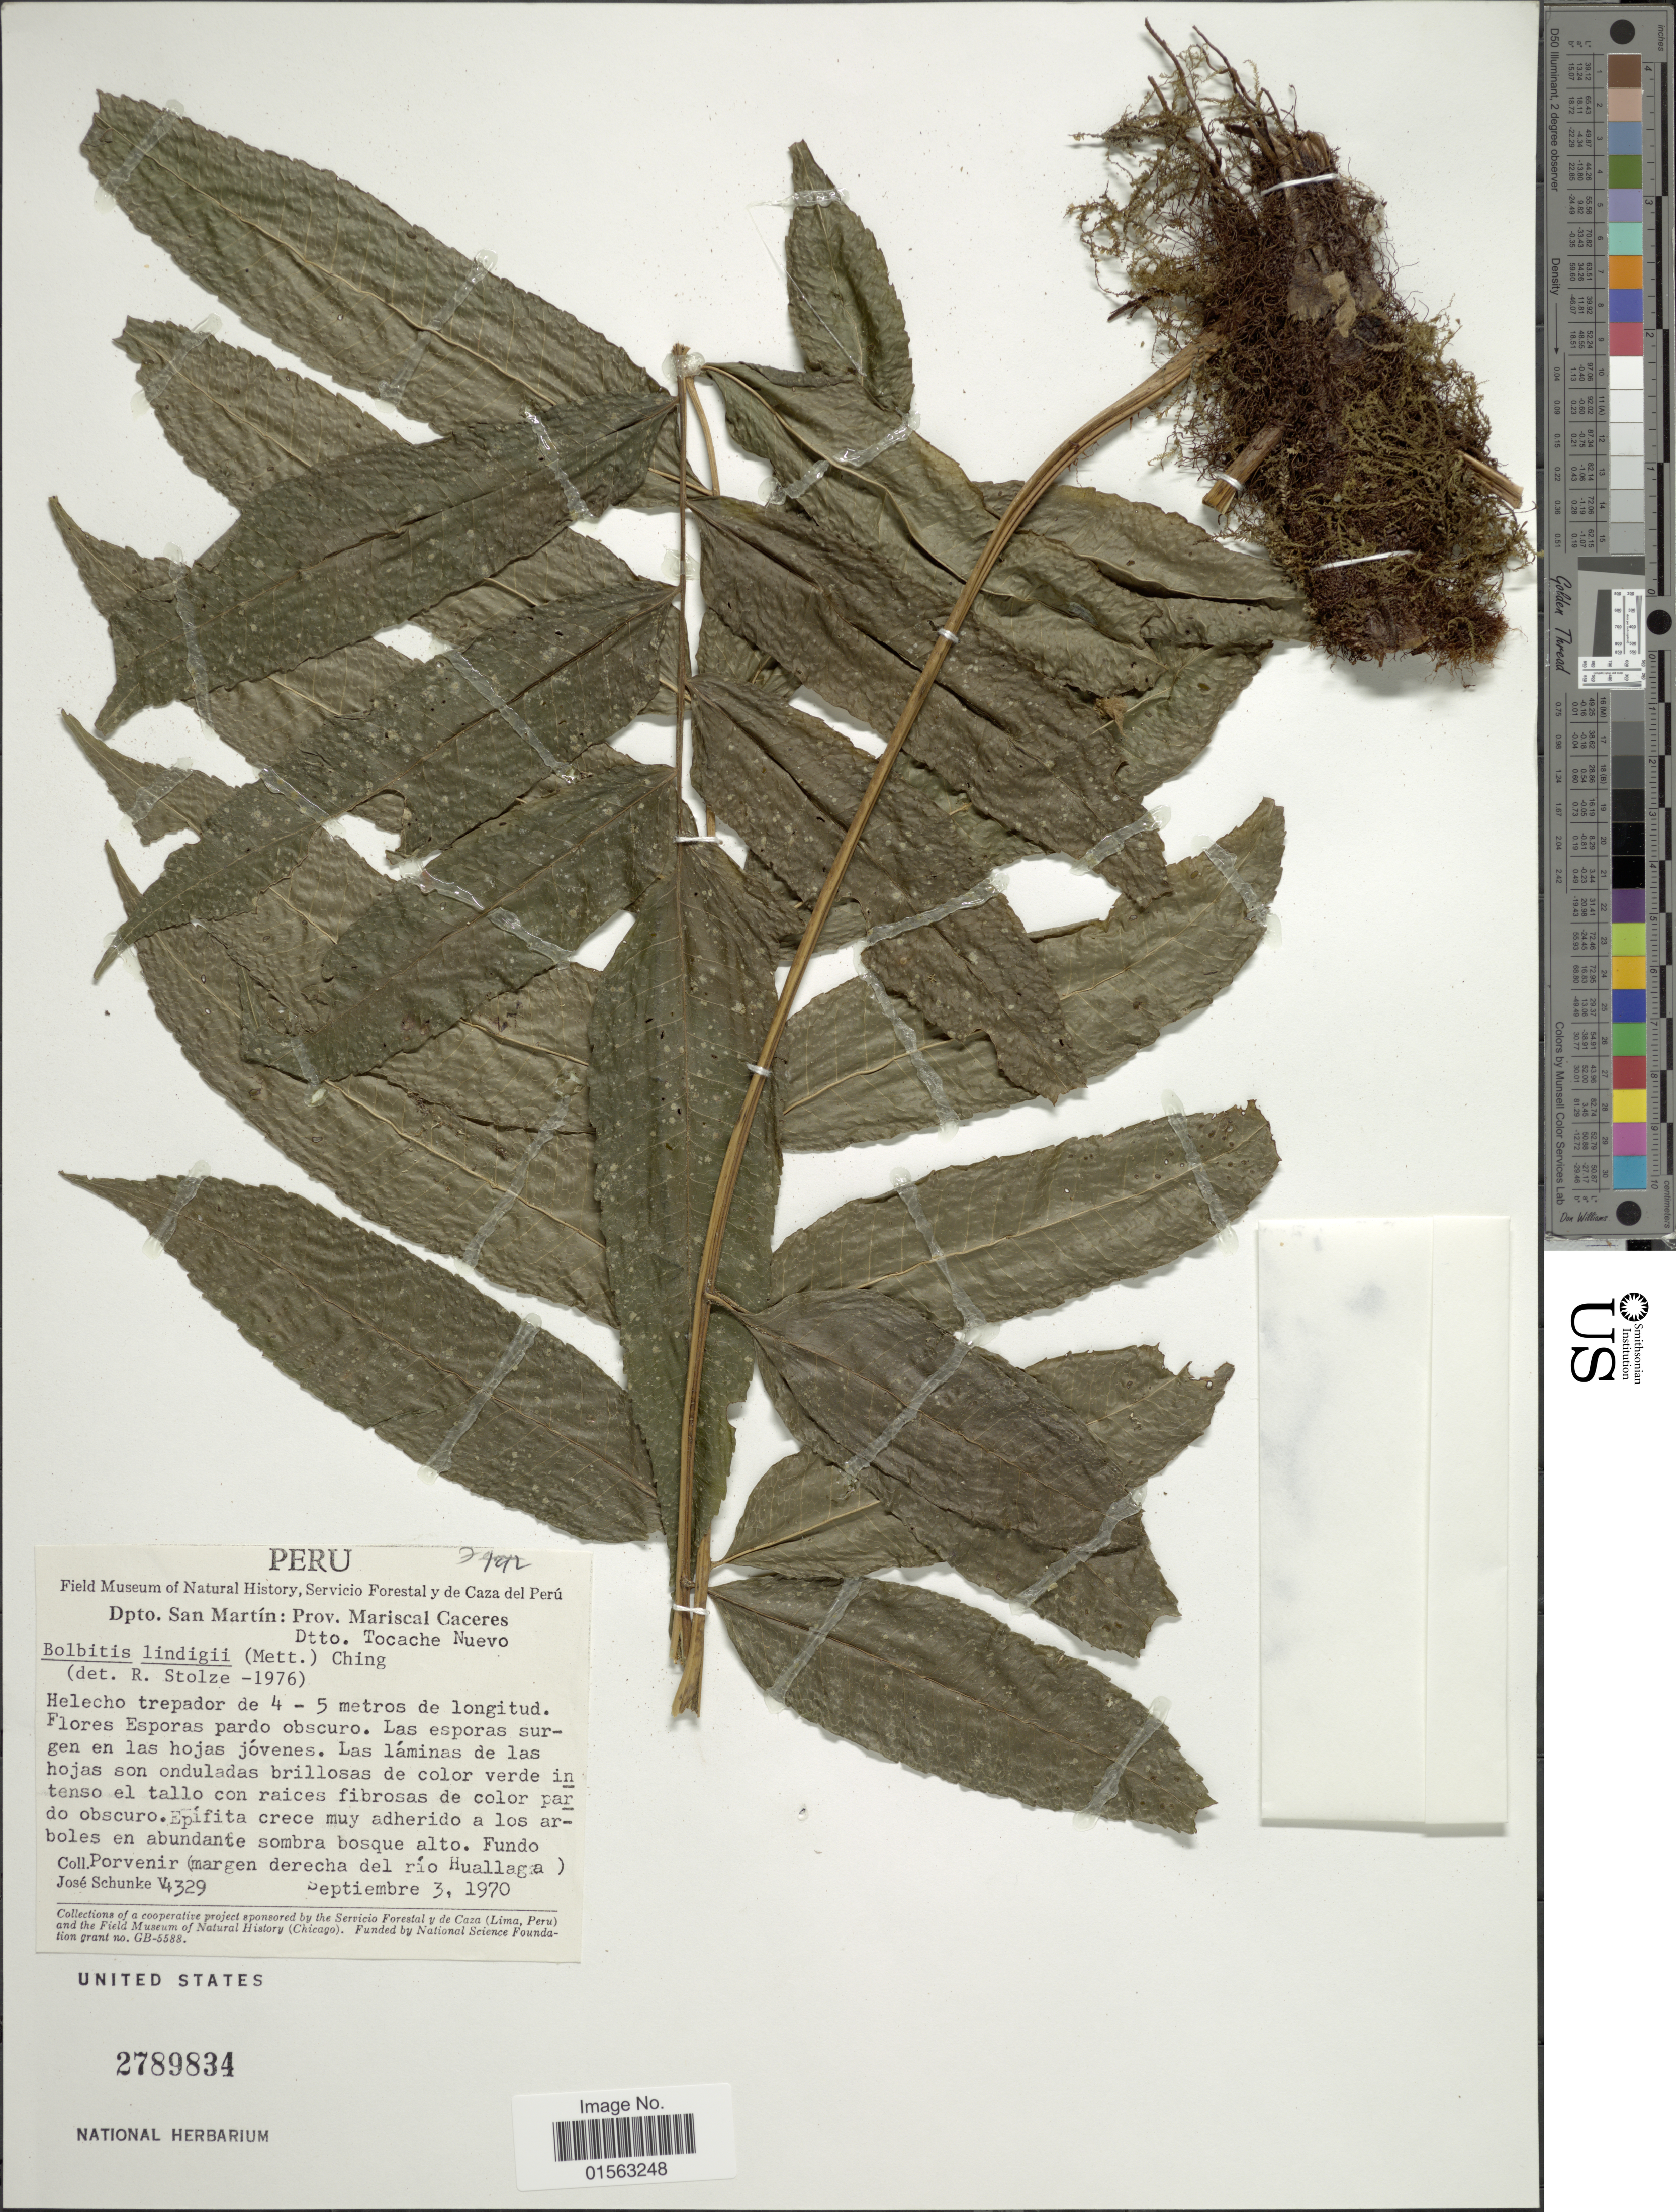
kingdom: Plantae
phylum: Tracheophyta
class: Polypodiopsida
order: Polypodiales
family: Dryopteridaceae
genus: Mickelia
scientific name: Mickelia lindigii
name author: (Mett.) R.C. Moran et al.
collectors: J. M. Schunke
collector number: V4329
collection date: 1970-09-03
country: Peru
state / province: San Martín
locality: Dpto. San Martín: Prov. Mariscal Caceres, Dtto. Tocache Nuevo, Helecho trepador de 4-5 metros de longitud, Flores Esporas pardo obscuro, las esporas surgen en las hojas jóvenes, Las láminas de las hojas jóvenes, Fundo Porvenir (margen derecha del río Huallaga)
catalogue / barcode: US 2789834